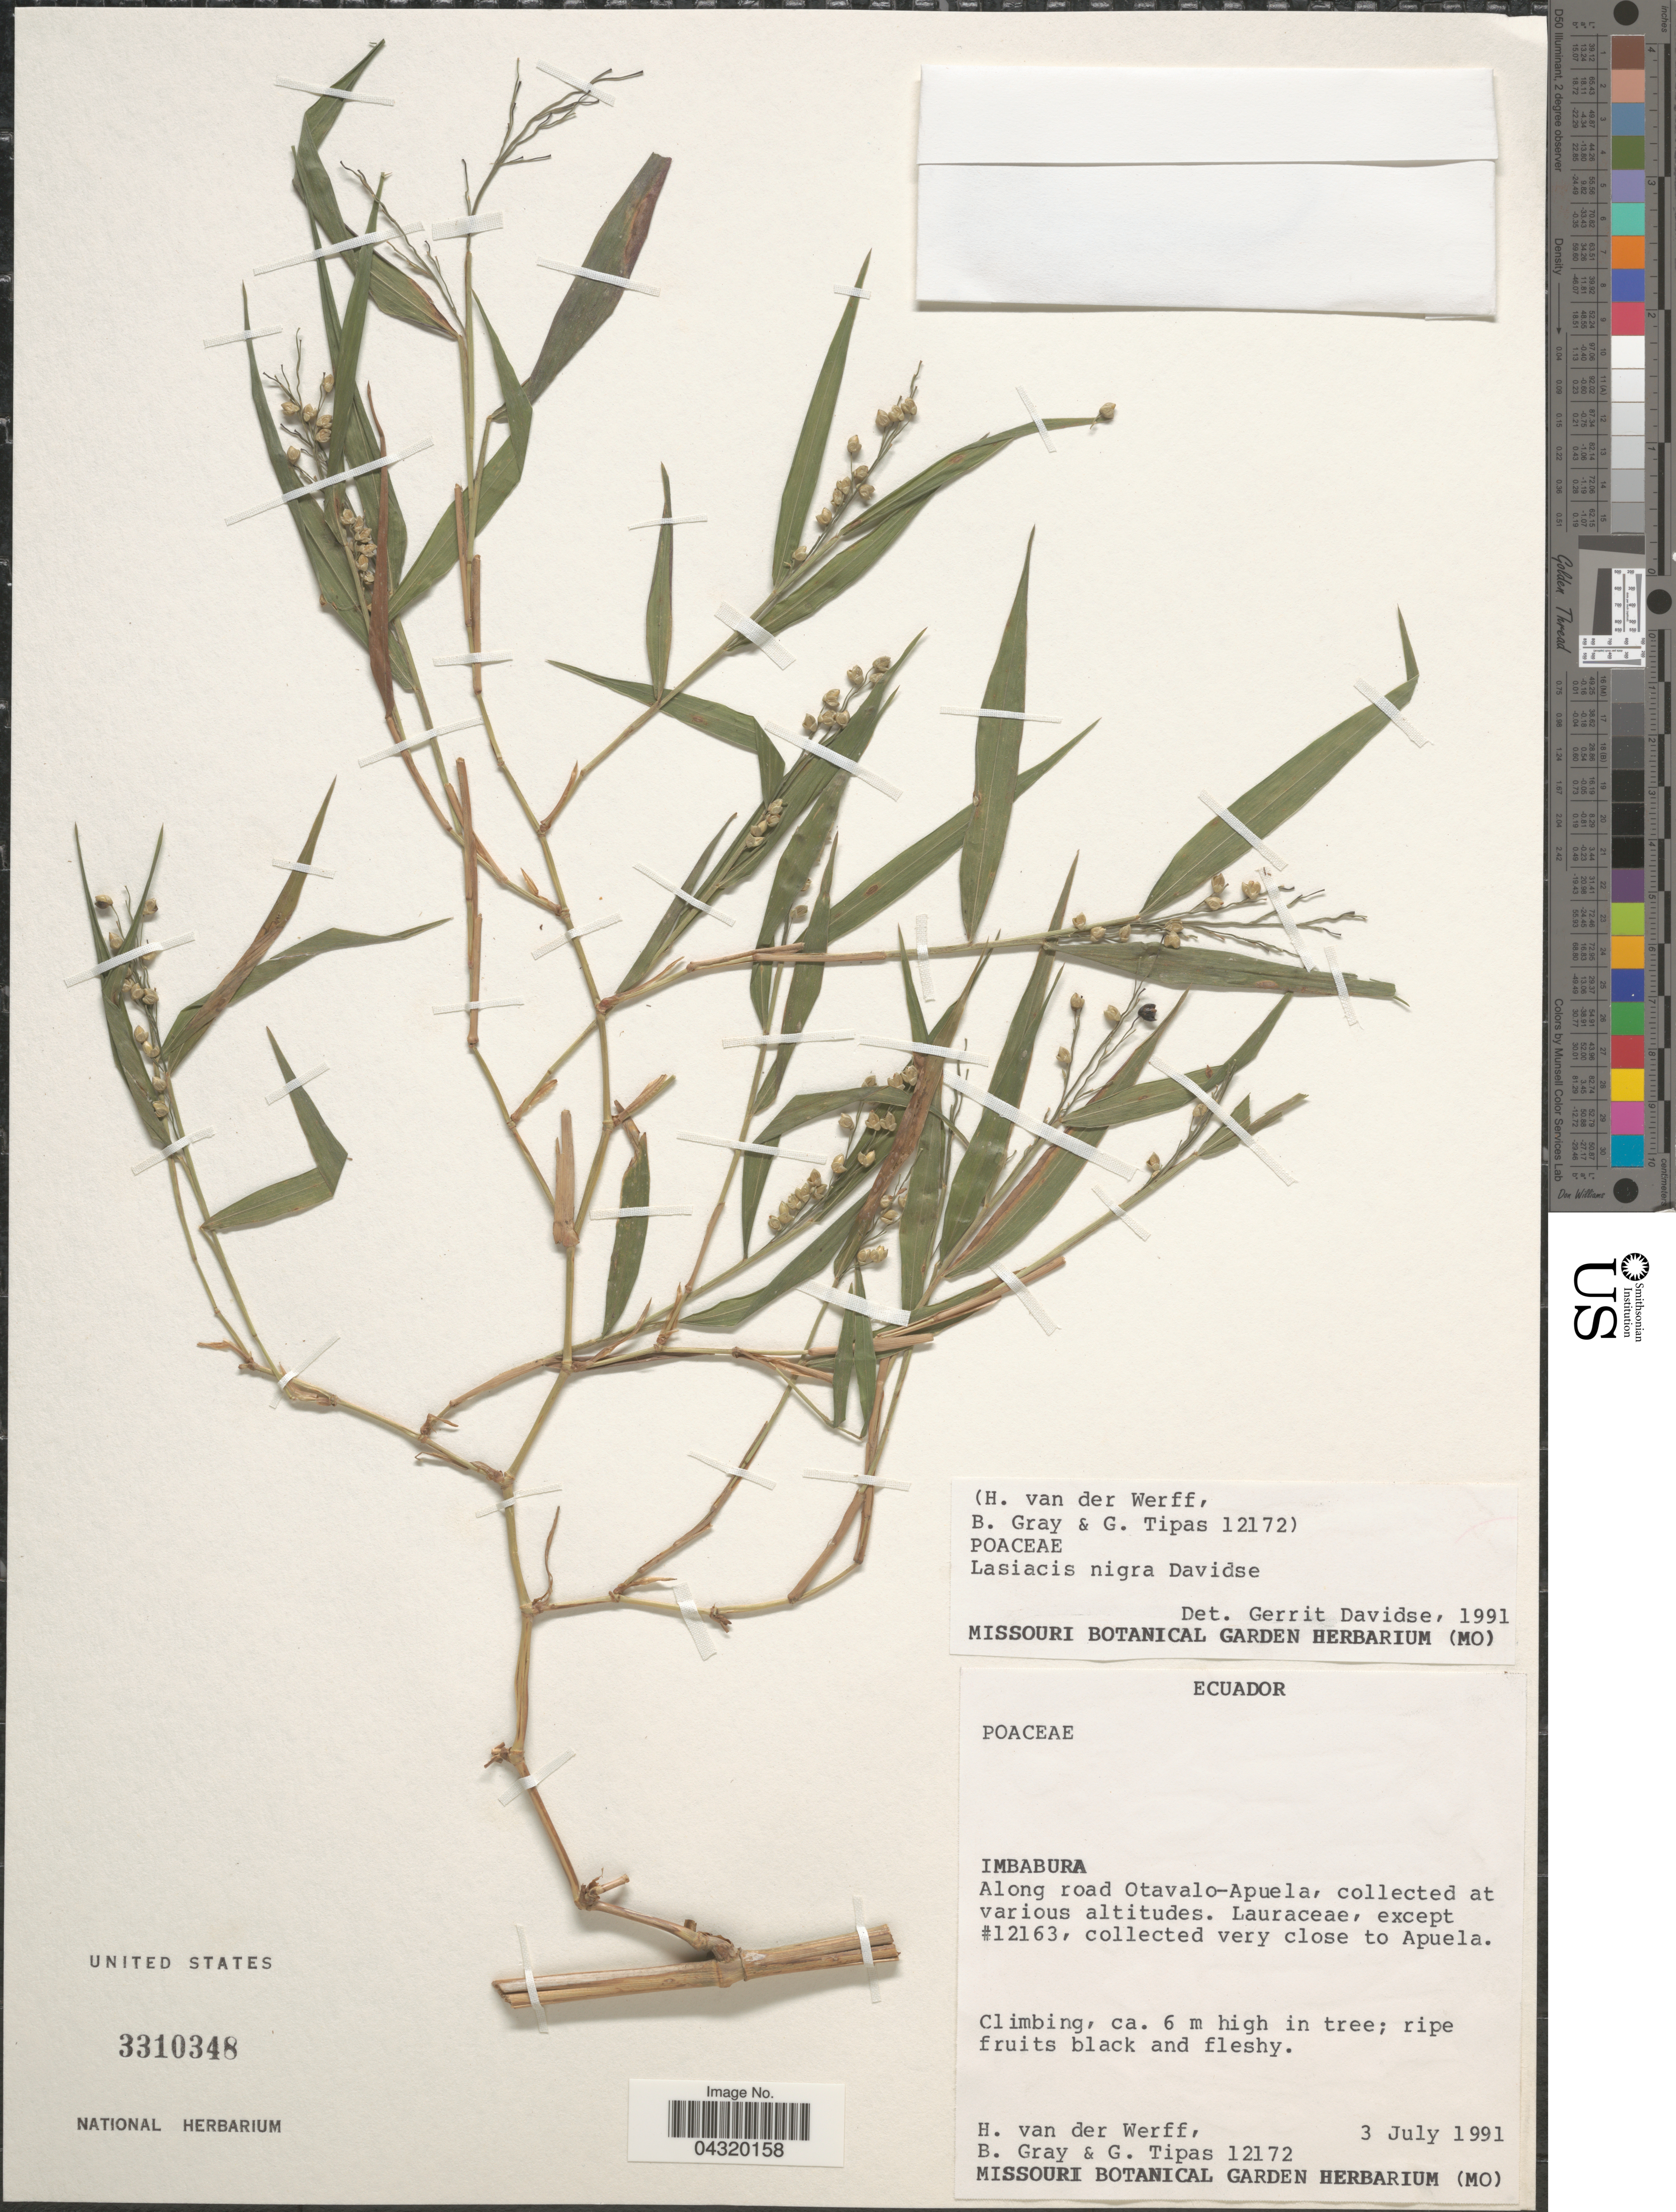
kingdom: Plantae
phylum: Tracheophyta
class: Liliopsida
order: Poales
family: Poaceae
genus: Lasiacis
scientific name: Lasiacis nigra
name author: Davidse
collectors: H. van der Werff, B. Gray & G. Tipas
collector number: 12172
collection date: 1991-07-03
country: Ecuador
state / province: Imbabura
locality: Along road Otavalo-Apuela.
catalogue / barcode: US 3310348